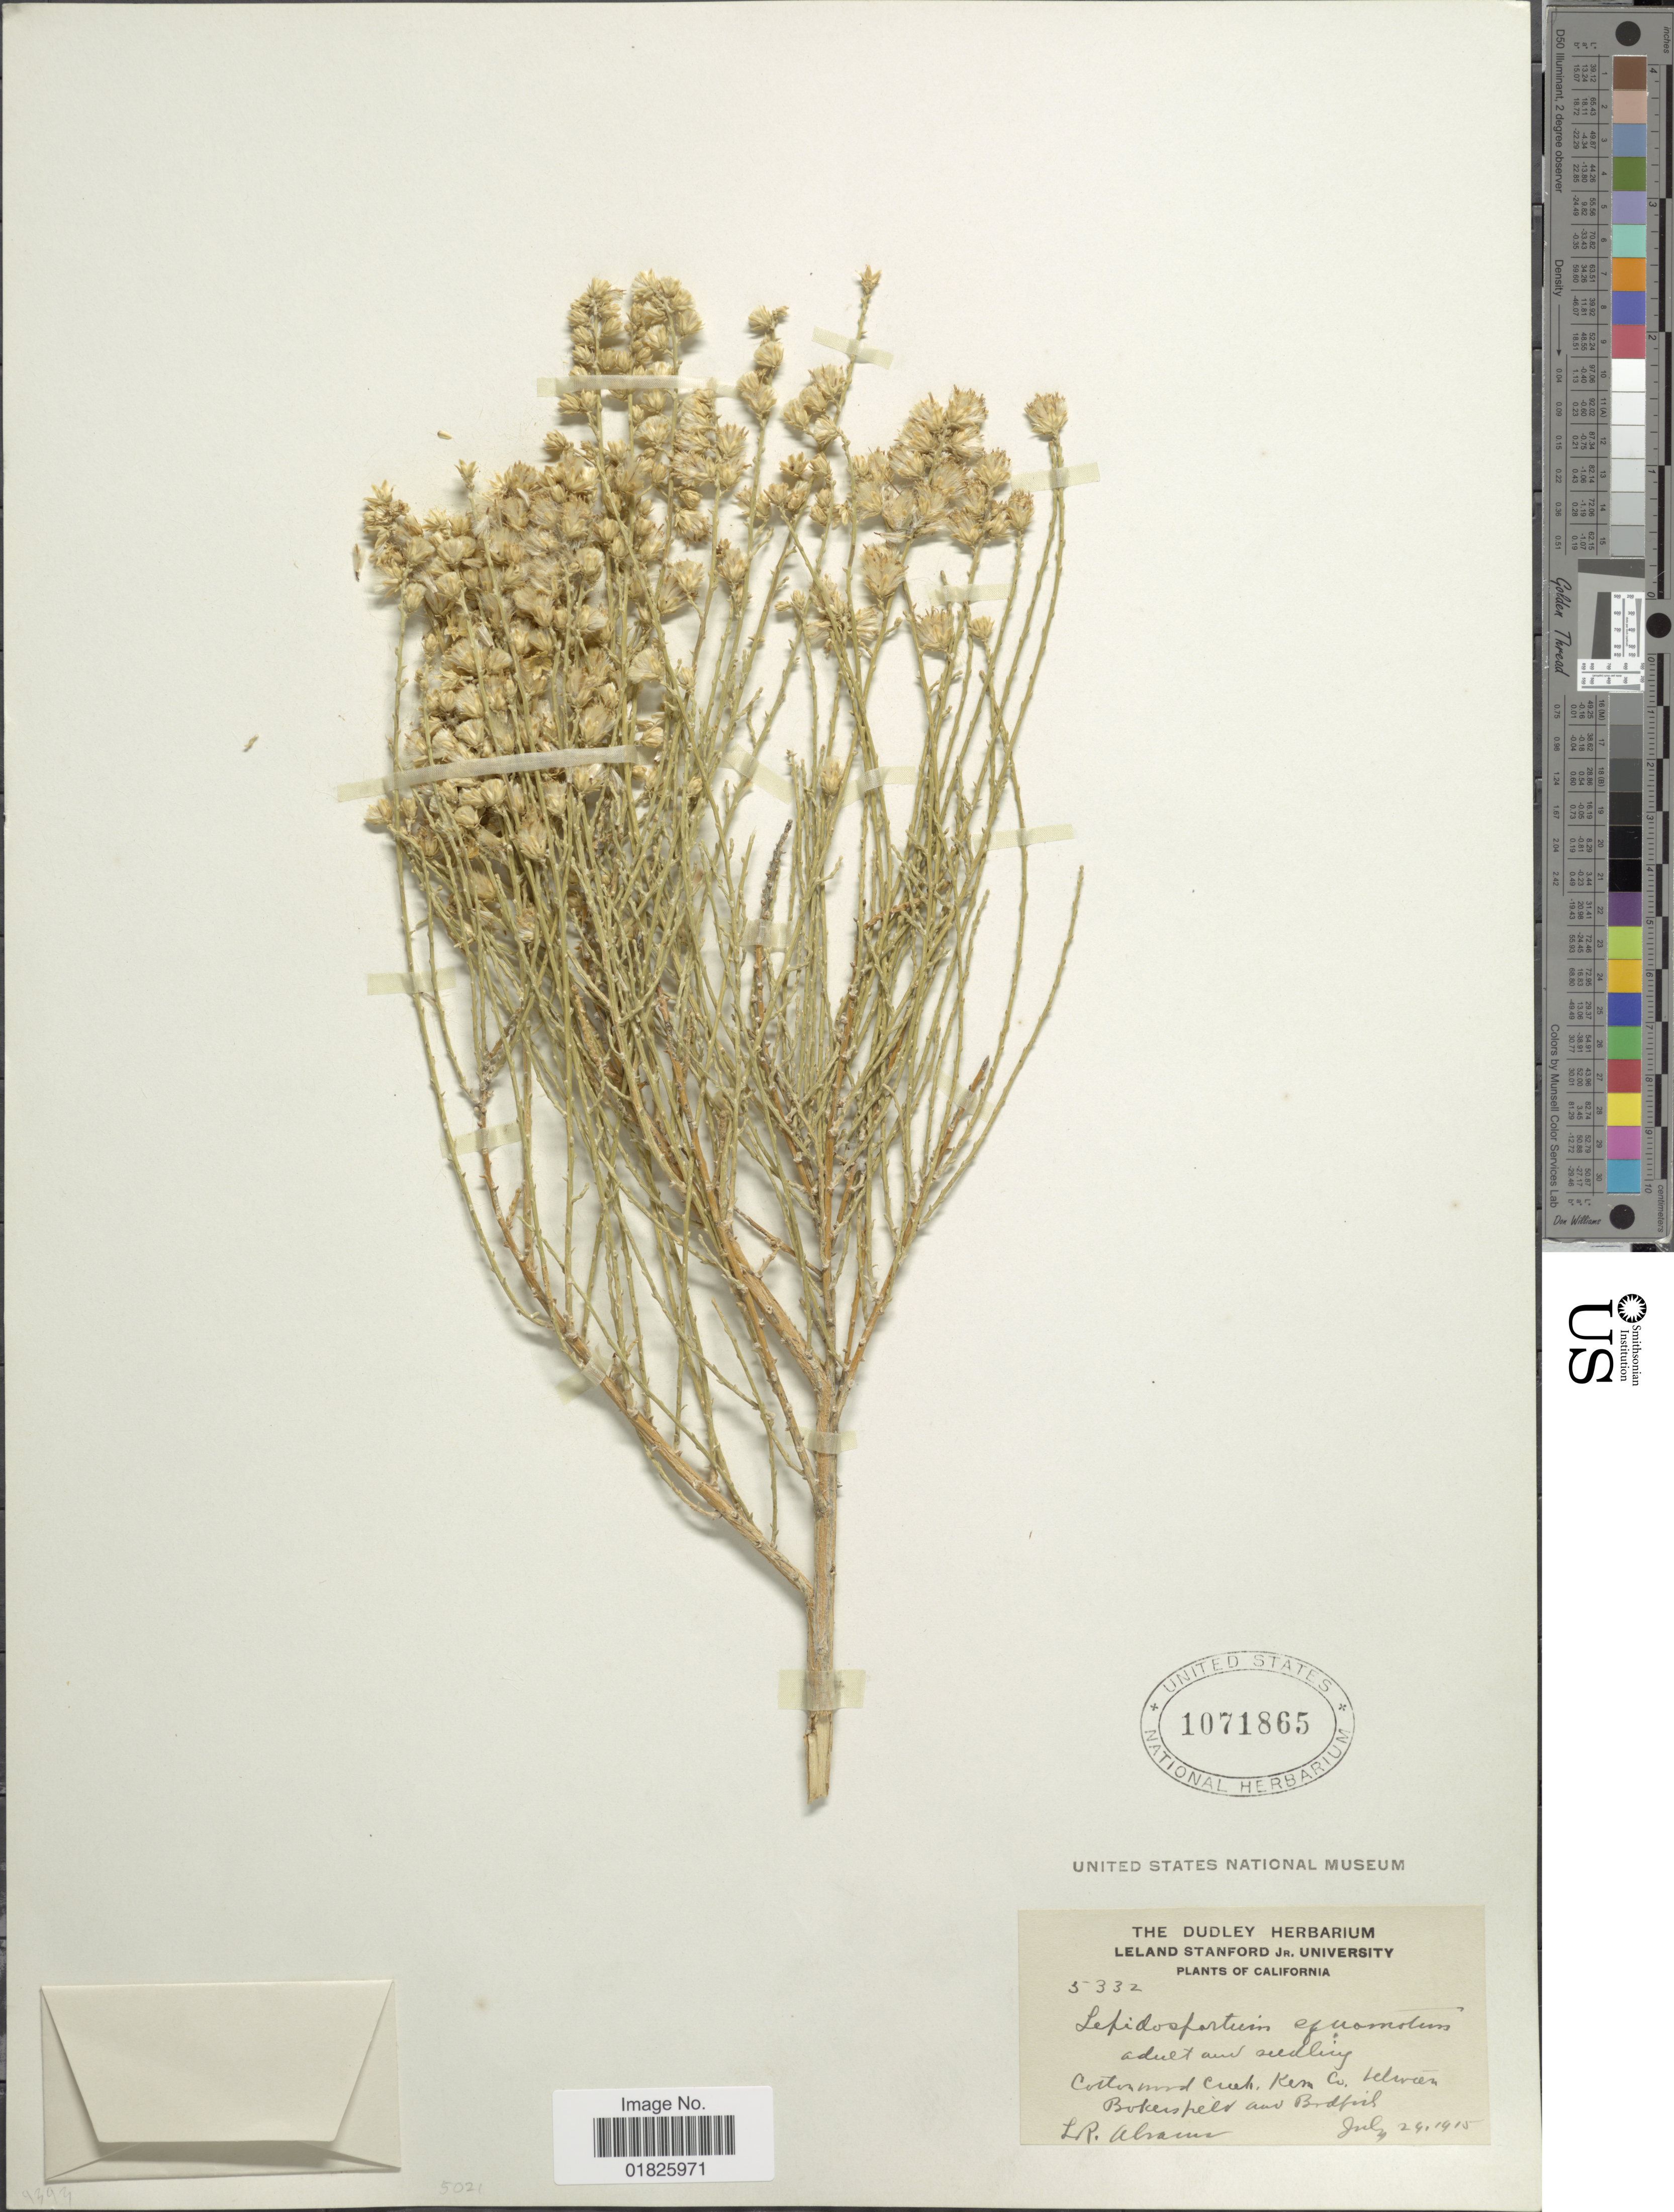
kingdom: Plantae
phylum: Tracheophyta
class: Magnoliopsida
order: Asterales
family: Asteraceae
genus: Lepidospartum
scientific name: Lepidospartum squamatum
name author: A. Gray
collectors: L. Abrams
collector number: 5332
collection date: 1915-07-24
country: United States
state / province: California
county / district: Kern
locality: Cottonwood Creek, Kern Co., between Bakersfield and Bodfish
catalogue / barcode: US 1071865